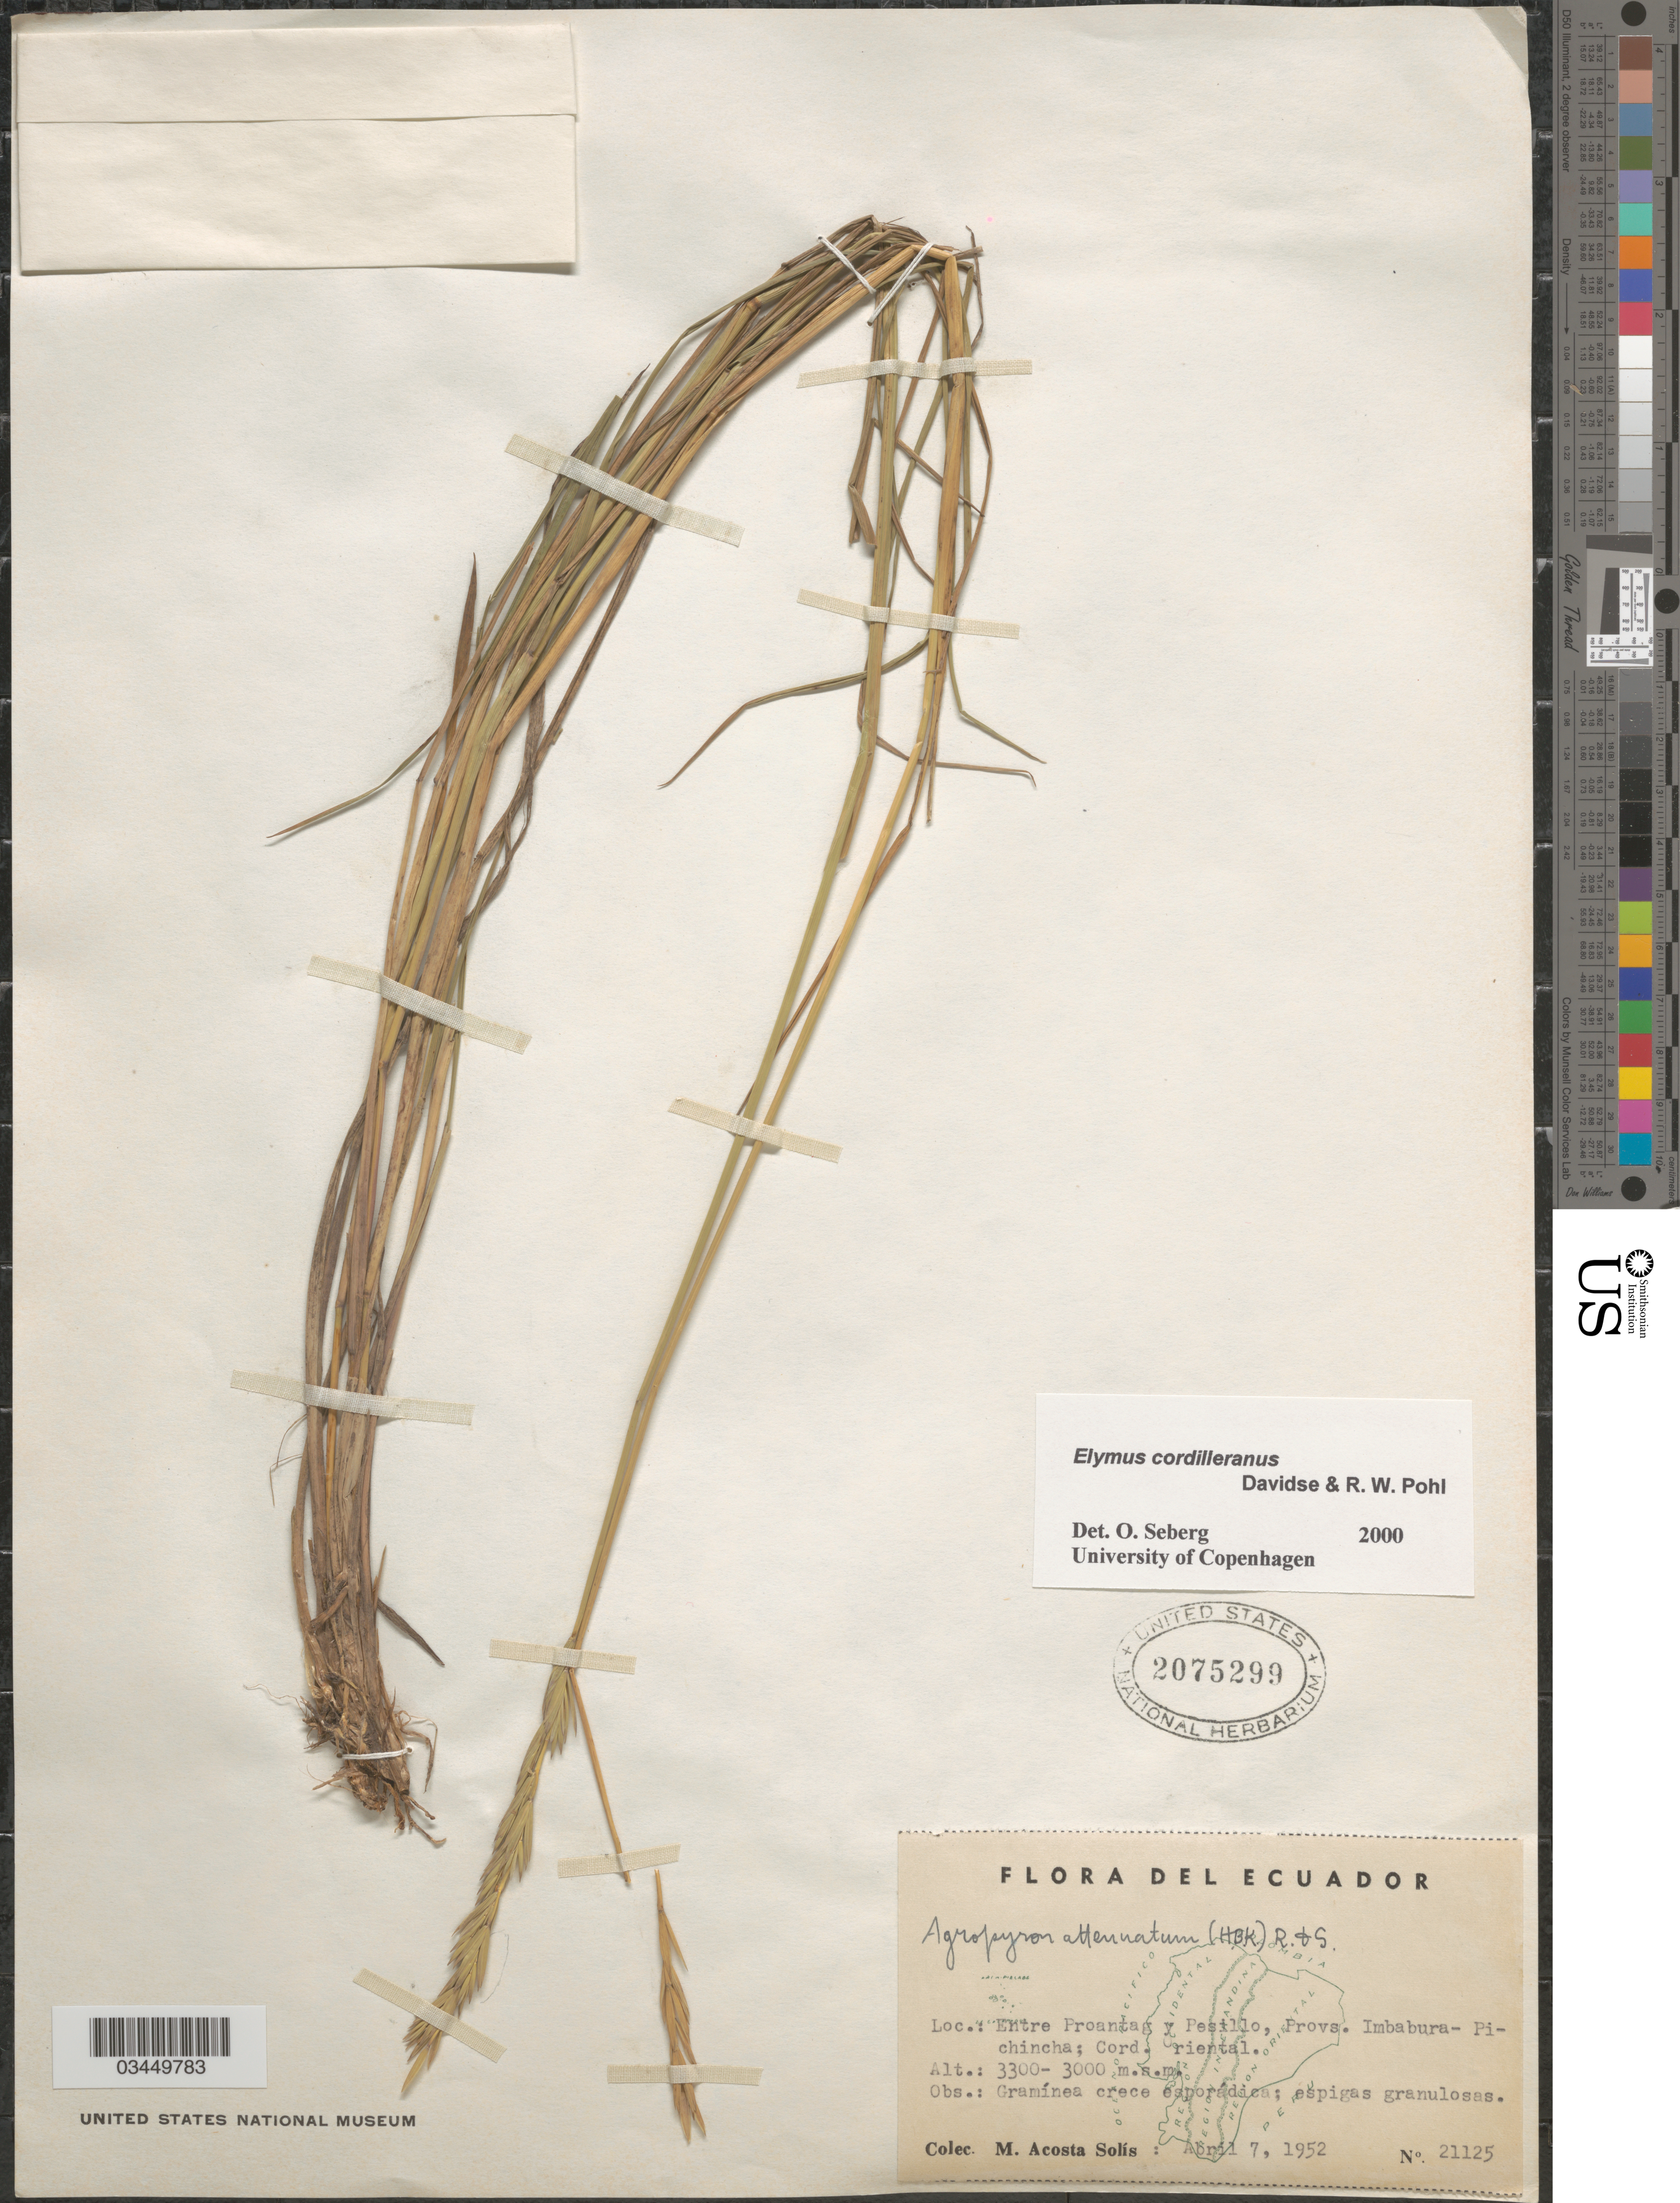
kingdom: Plantae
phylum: Tracheophyta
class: Liliopsida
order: Poales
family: Poaceae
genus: Elymus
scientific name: Elymus cordilleranus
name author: Davidse & R.W. Pohl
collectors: M. Acosta Solis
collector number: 21125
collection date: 1952-04-07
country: Ecuador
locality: Entre Proantag y Pesillo, Provs. Imbabura - Pichincha; Cord. Oriental.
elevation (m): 3000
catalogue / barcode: US 2075299